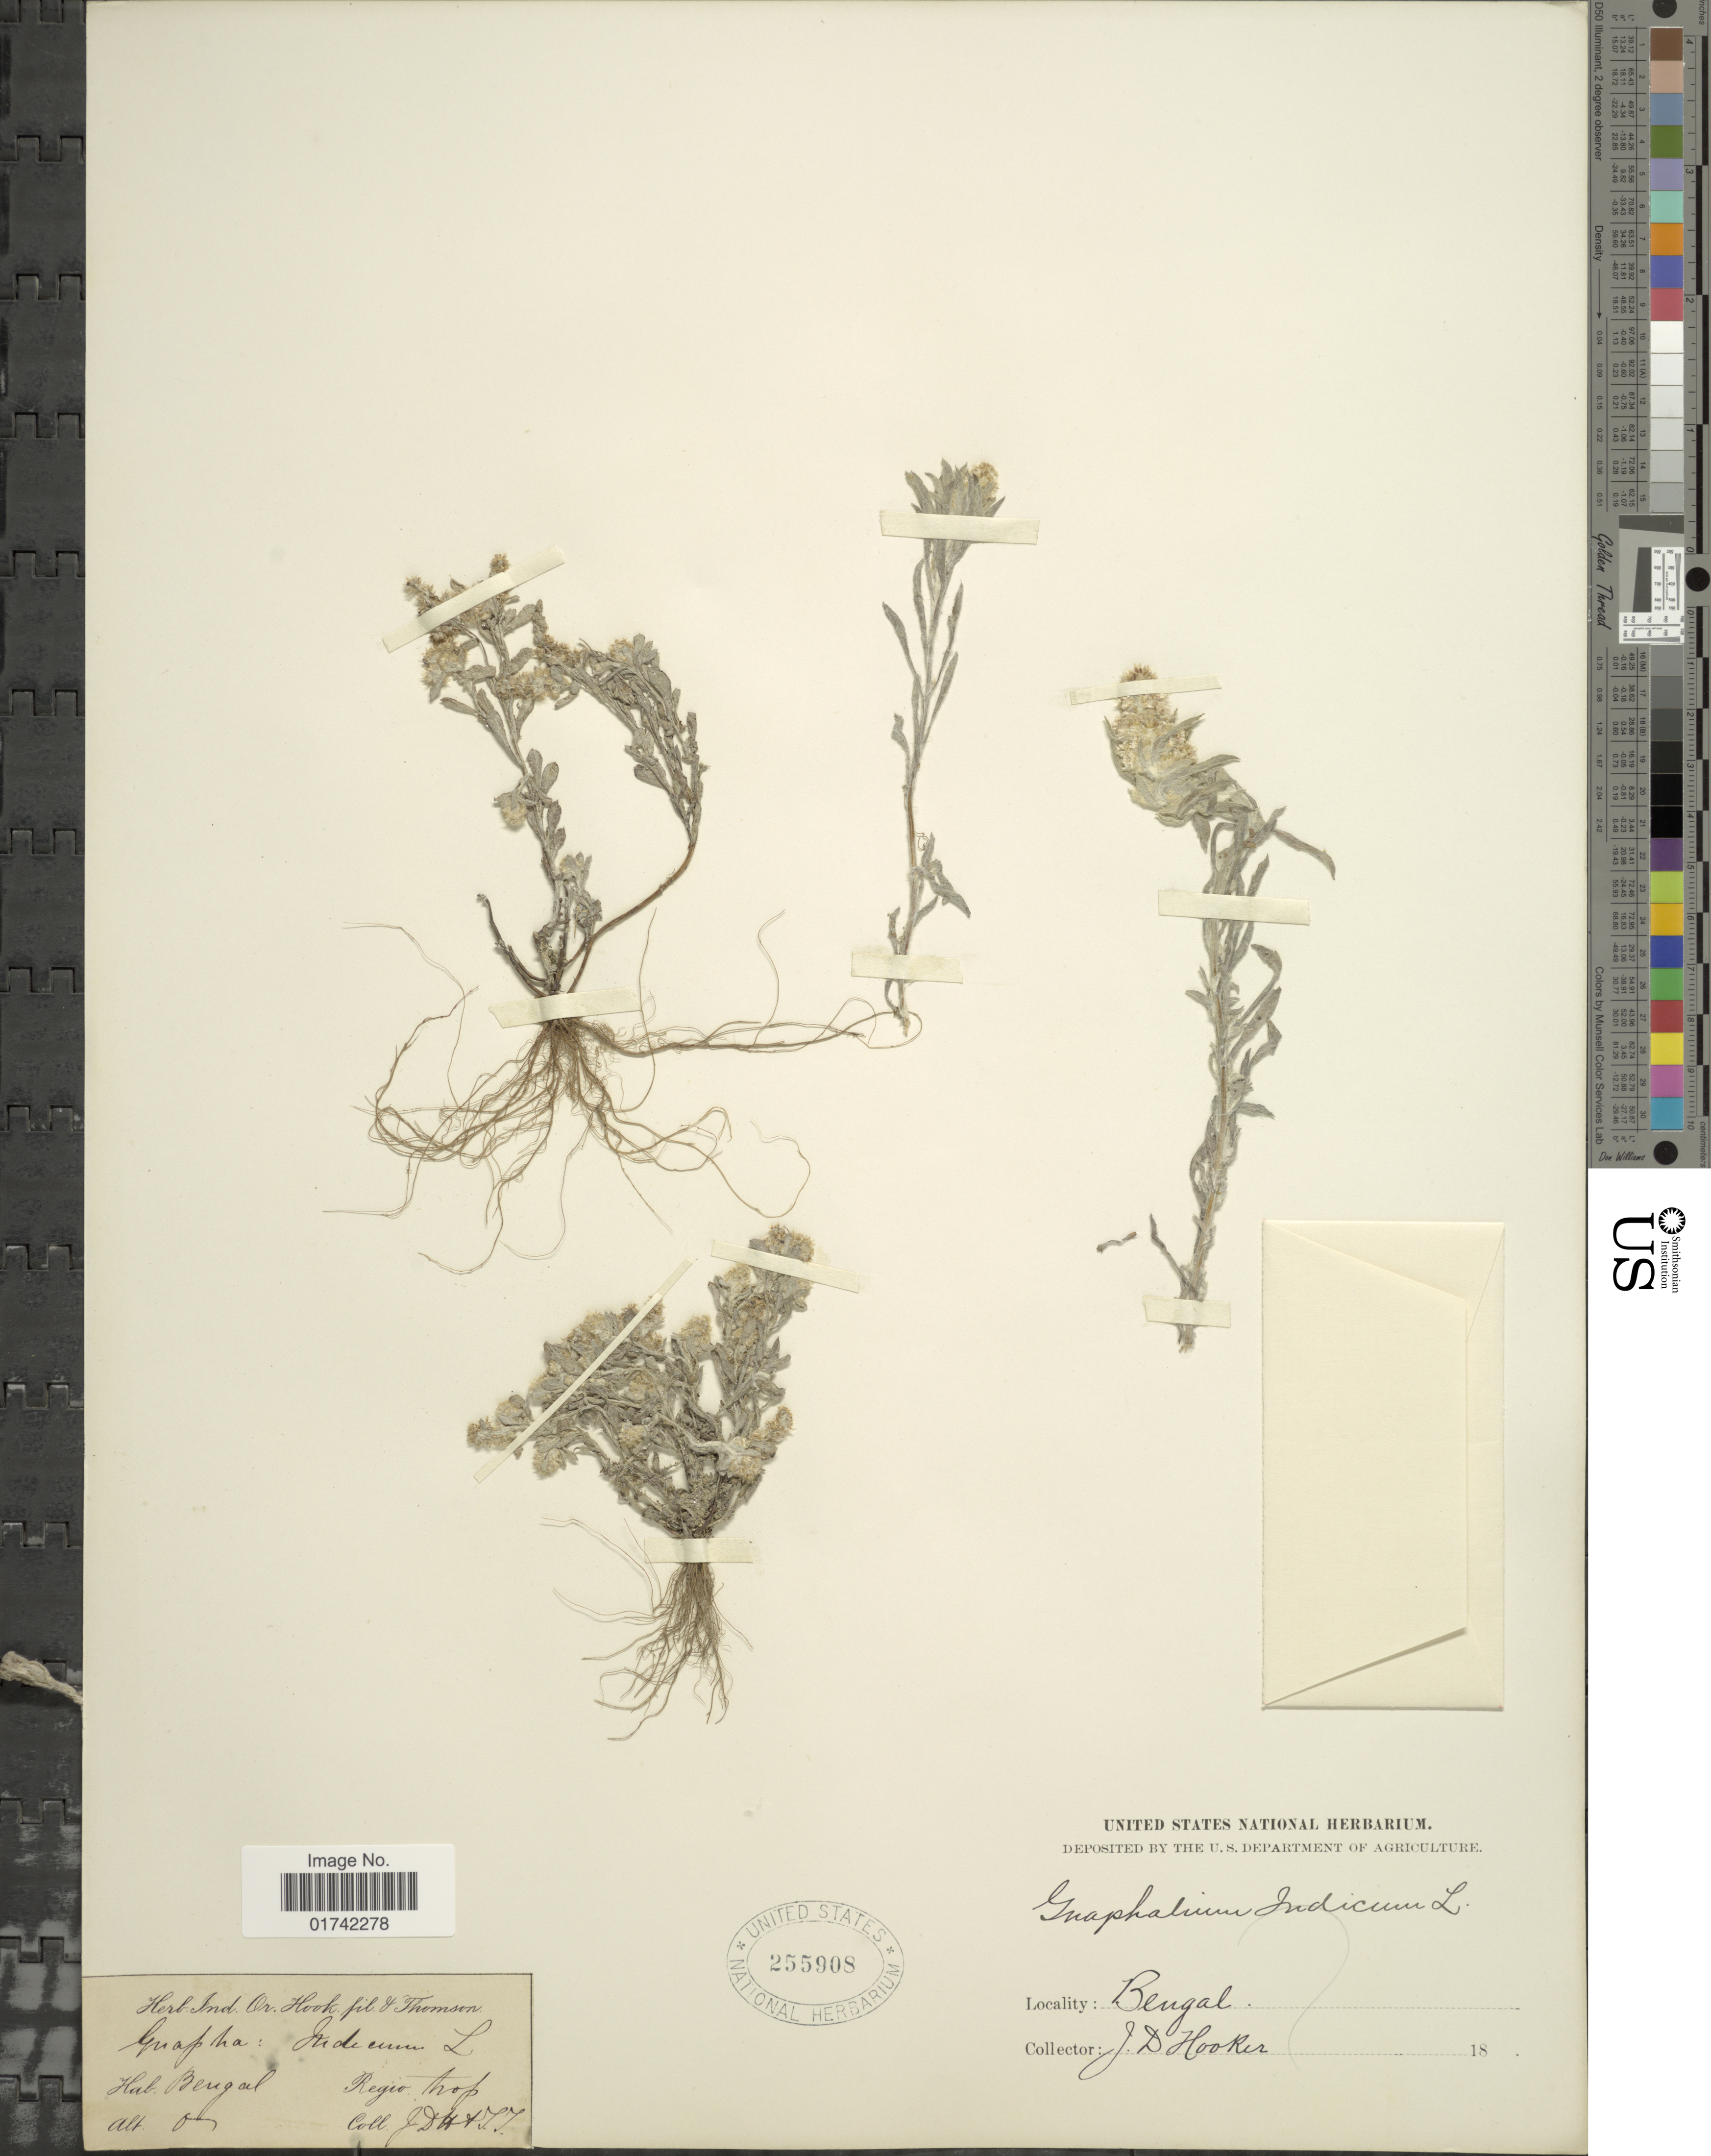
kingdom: Plantae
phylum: Tracheophyta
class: Magnoliopsida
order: Asterales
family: Asteraceae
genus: Helichrysum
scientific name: Helichrysum indicum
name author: (L.) Grierson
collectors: J. D. Hooker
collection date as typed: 18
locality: Bengal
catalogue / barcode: US 255908